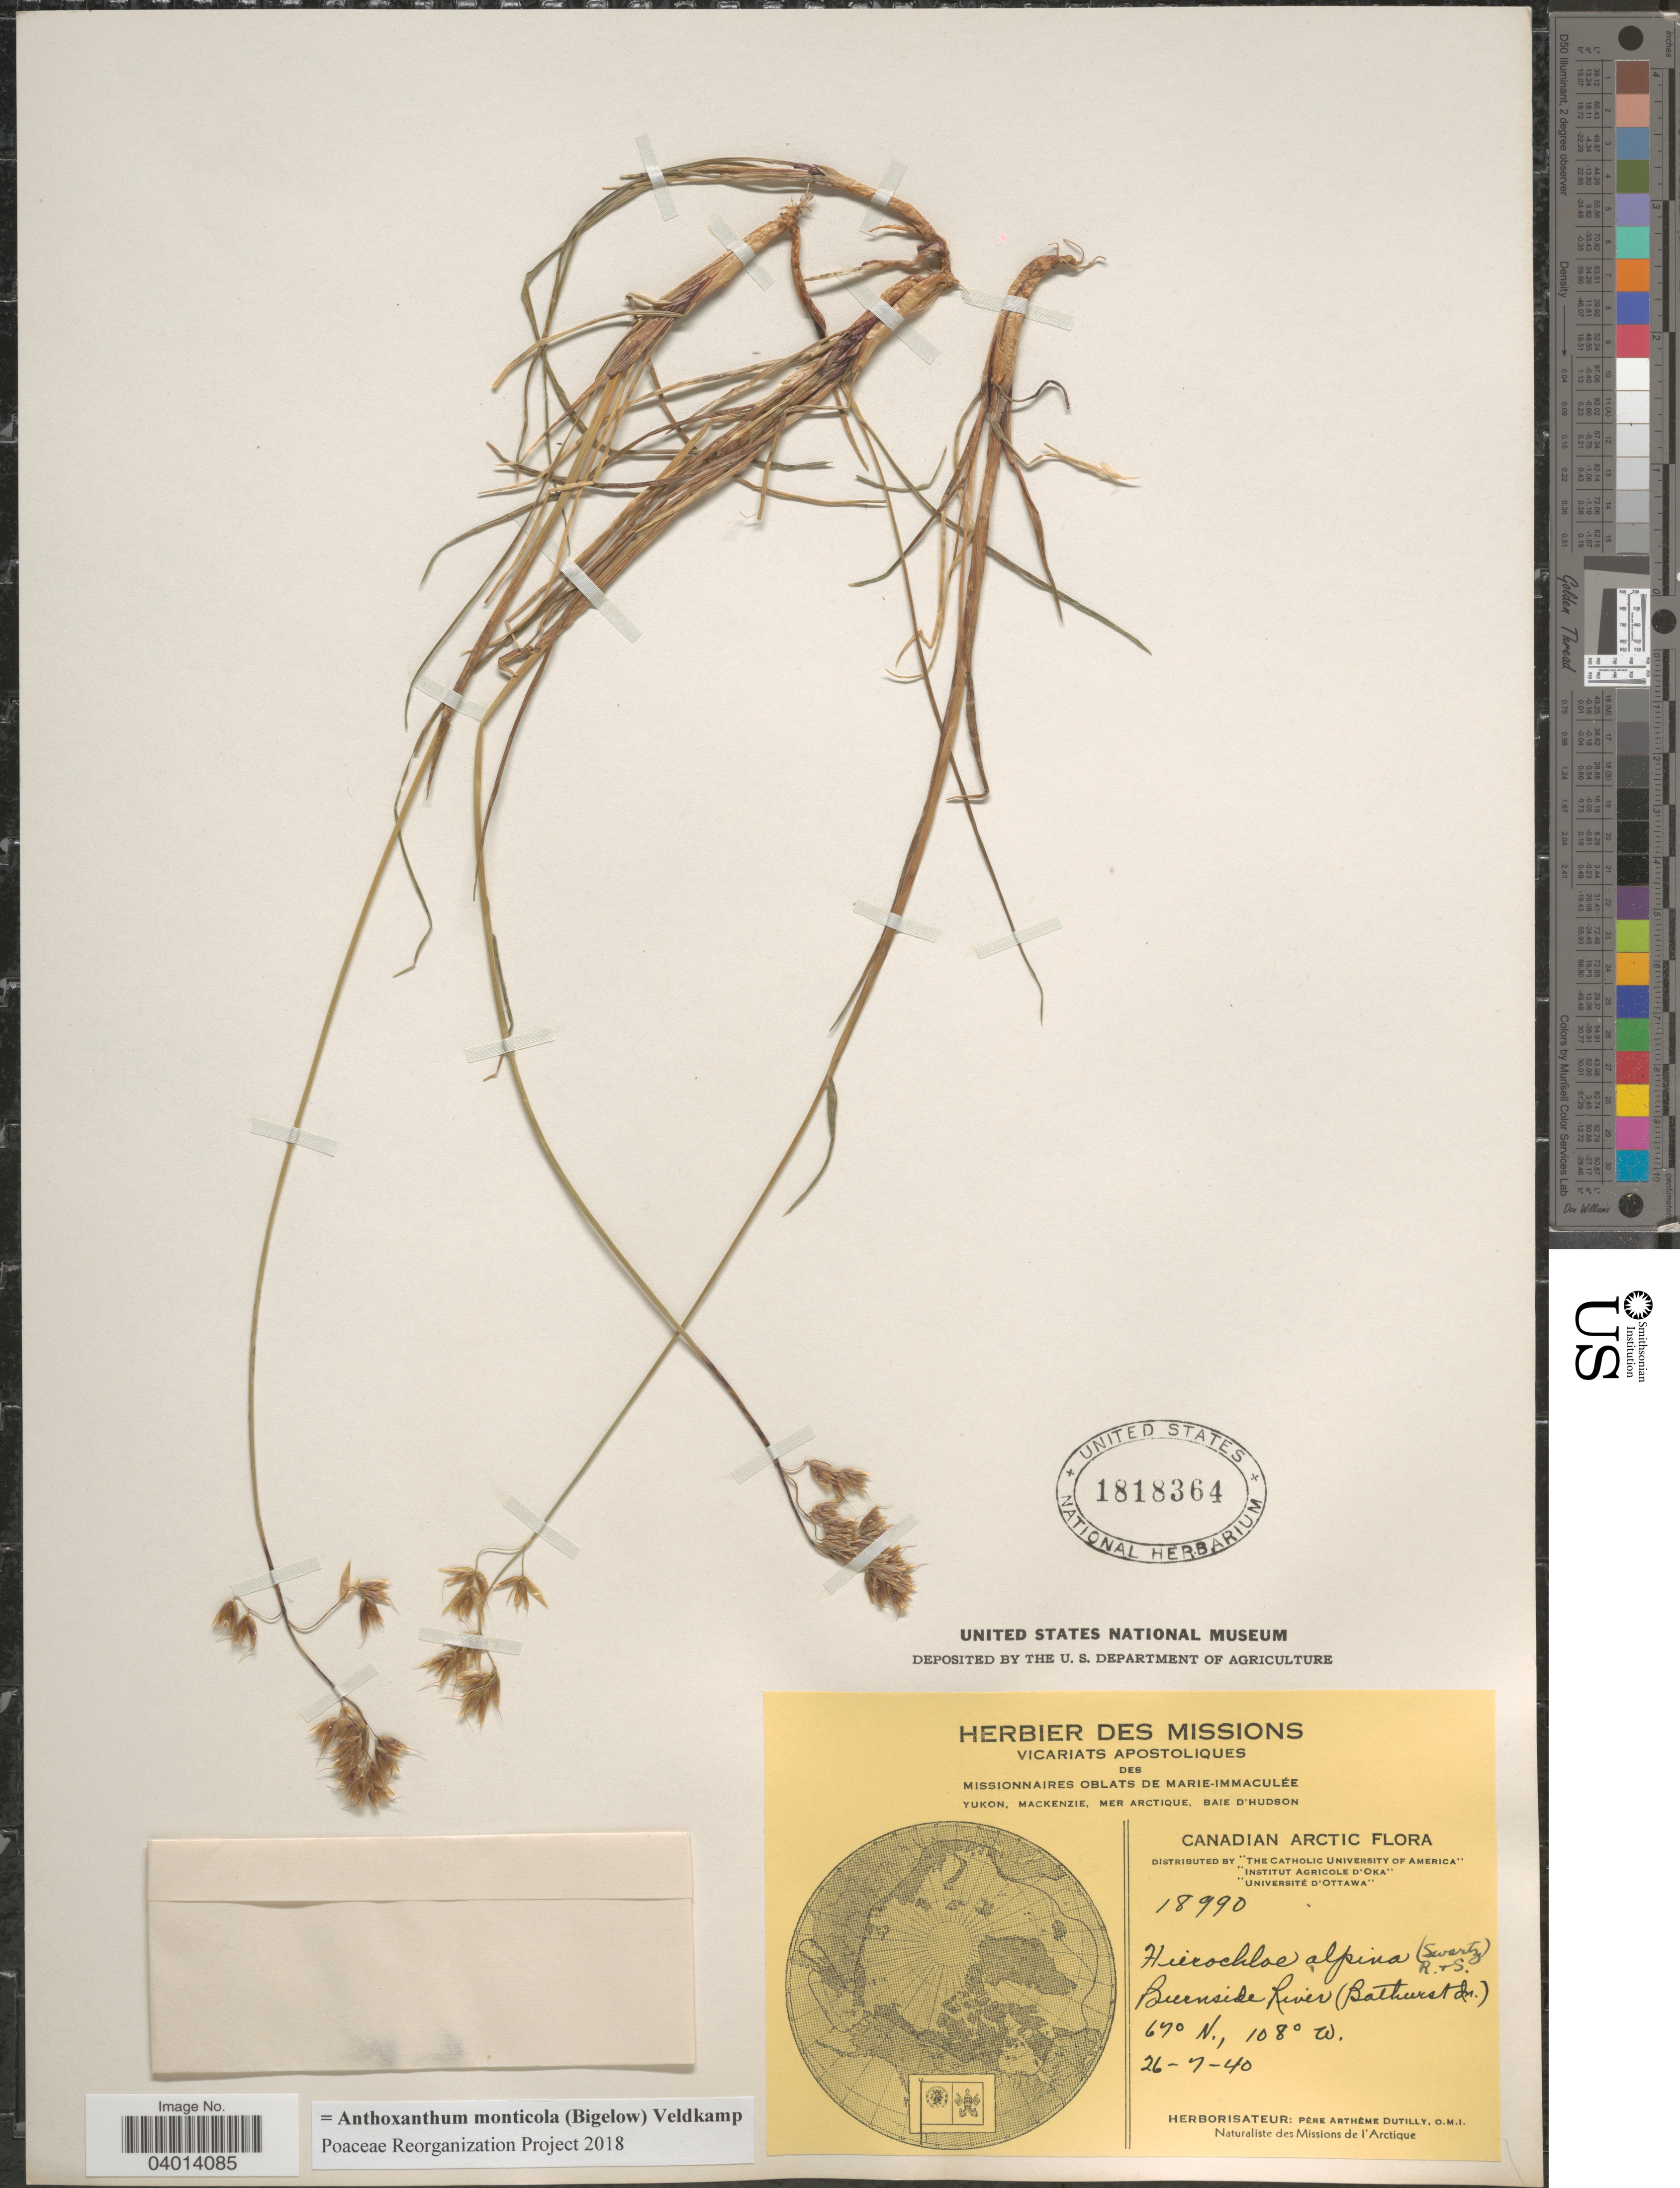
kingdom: Plantae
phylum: Tracheophyta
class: Liliopsida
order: Poales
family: Poaceae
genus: Anthoxanthum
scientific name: Anthoxanthum monticola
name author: (Bigelow) Veldkamp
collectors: P. Dutilly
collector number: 18990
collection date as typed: Transcribed d/m/y: 26/7/40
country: Canada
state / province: Northwest Territories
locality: Canadian Arctic. Burnside River (Bathurst Is.).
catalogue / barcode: US 1818364